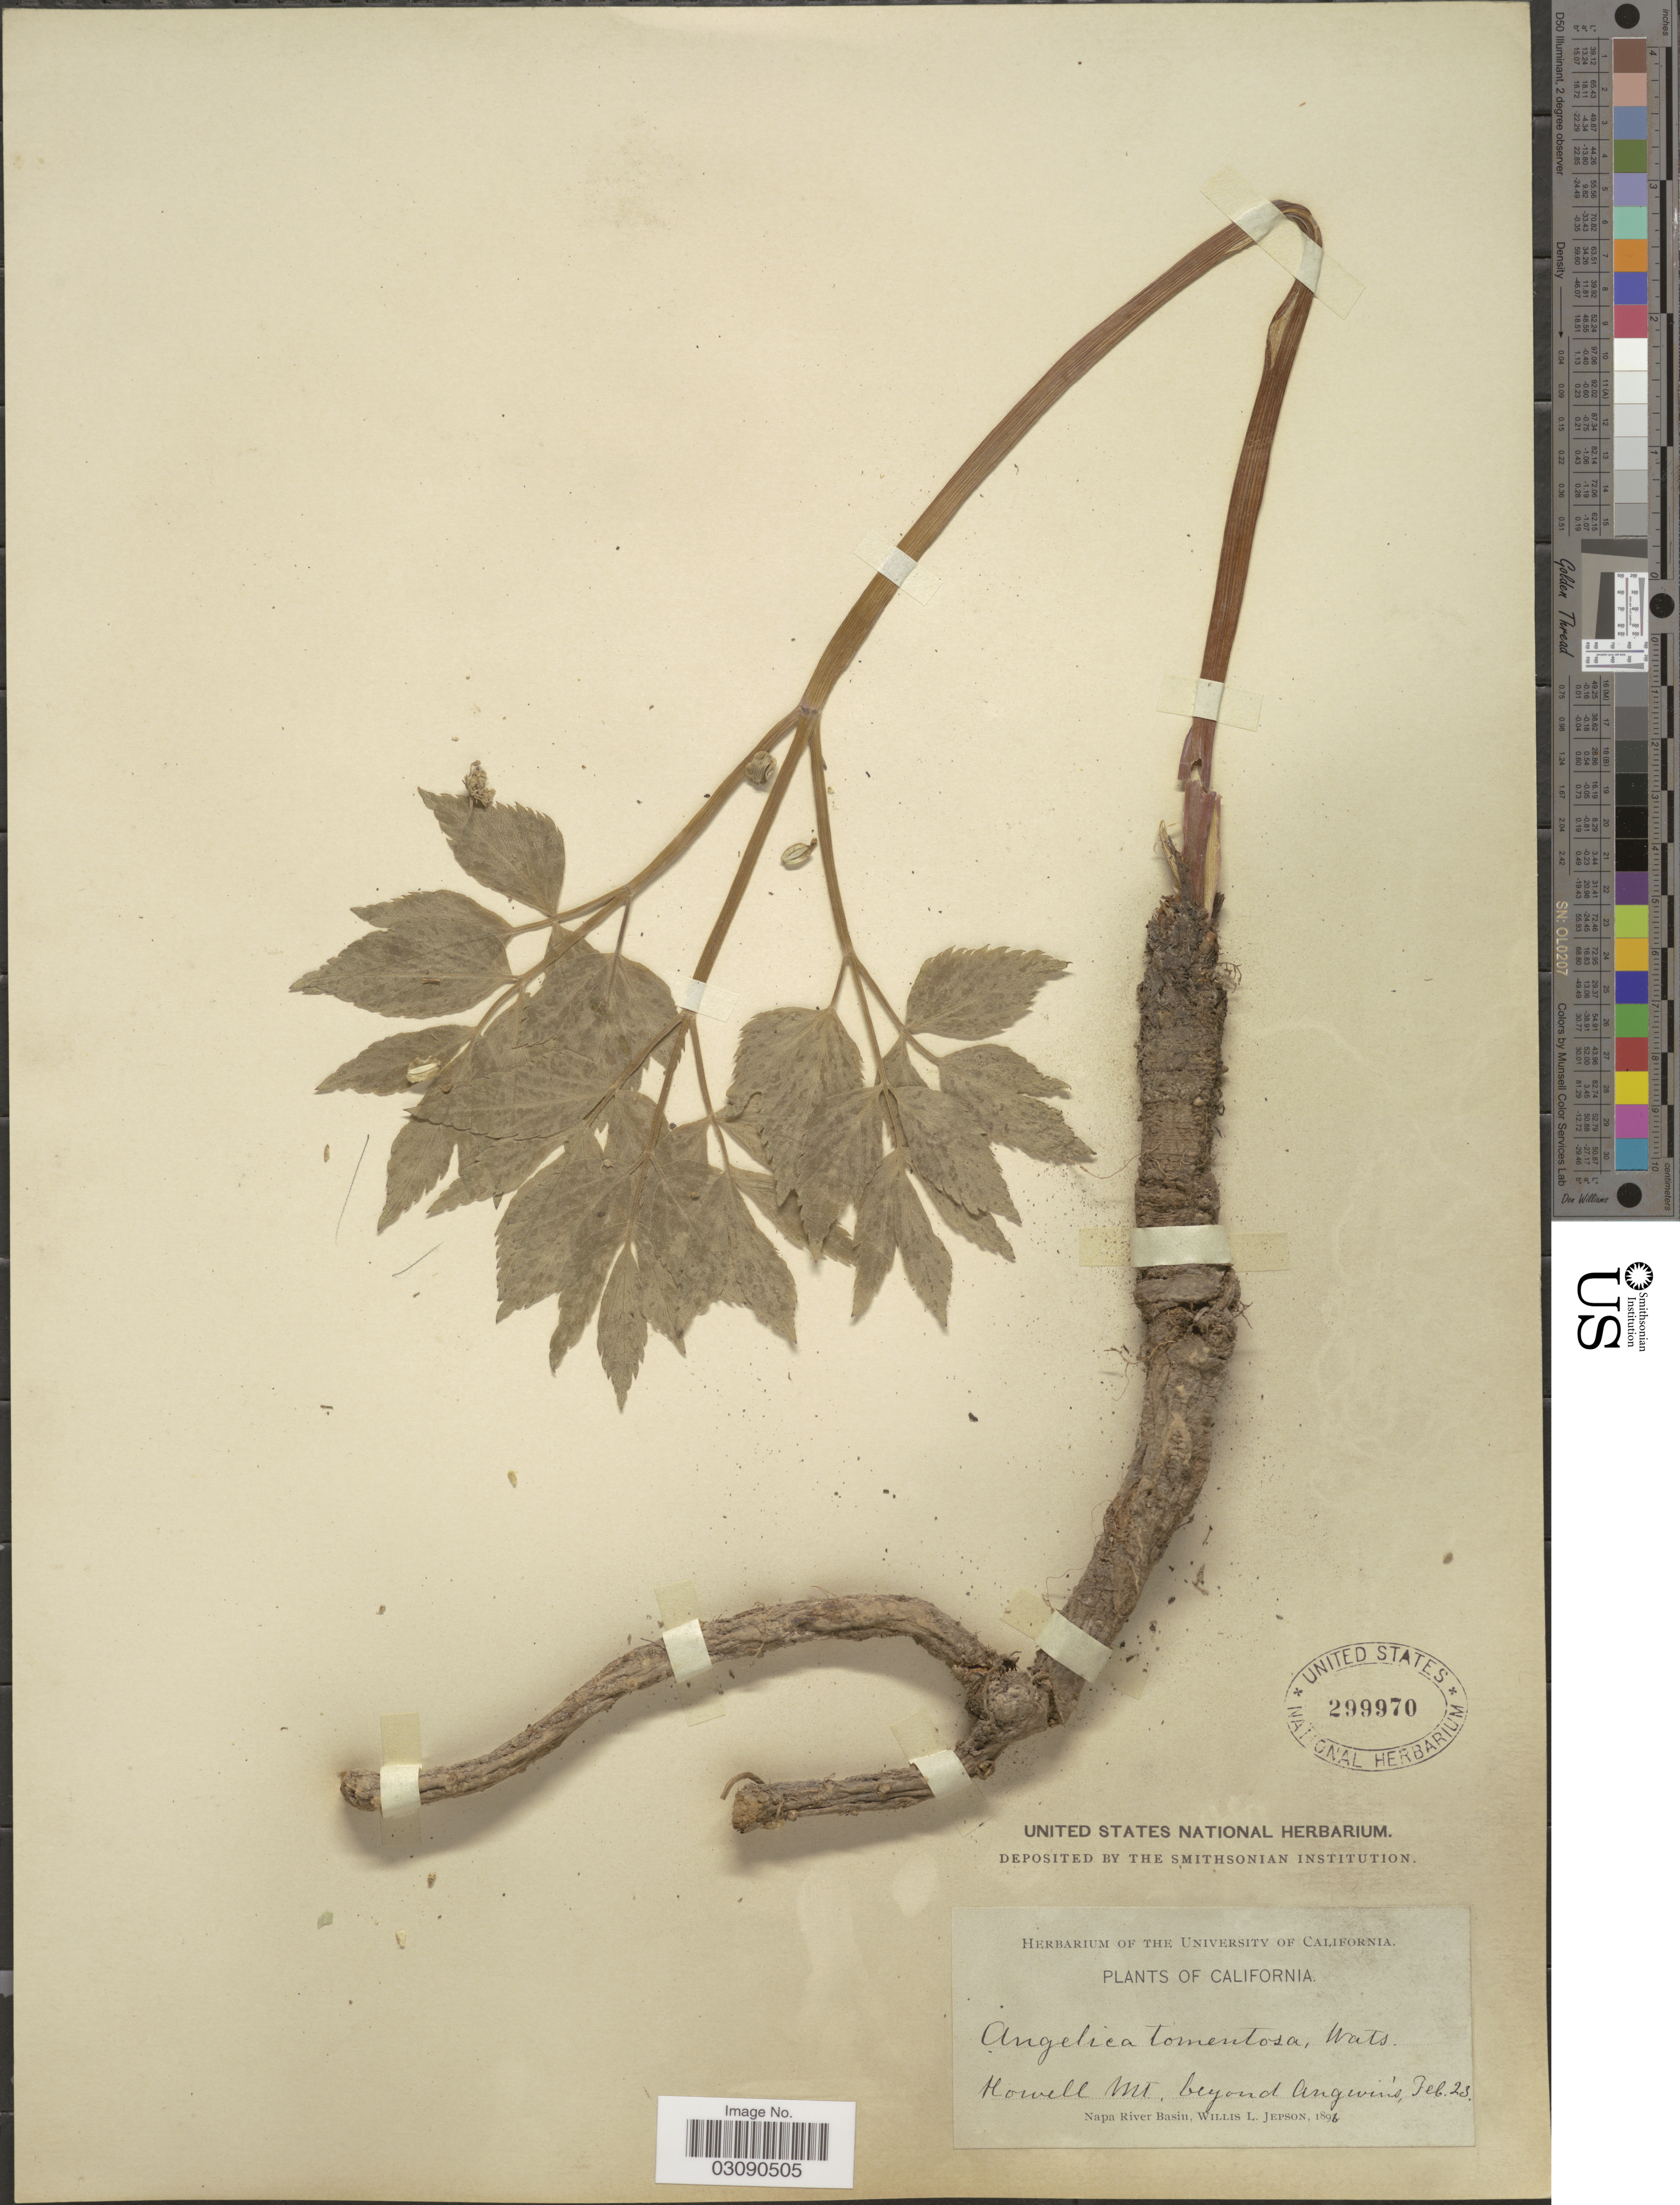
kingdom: Plantae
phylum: Tracheophyta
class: Magnoliopsida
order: Apiales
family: Apiaceae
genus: Angelica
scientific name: Angelica tomentosa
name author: S. Watson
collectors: W. L. Jepson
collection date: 1896-02-23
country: United States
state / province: California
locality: Howell Mt. beyond Angevins. Napa River Basin.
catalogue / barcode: US 299970